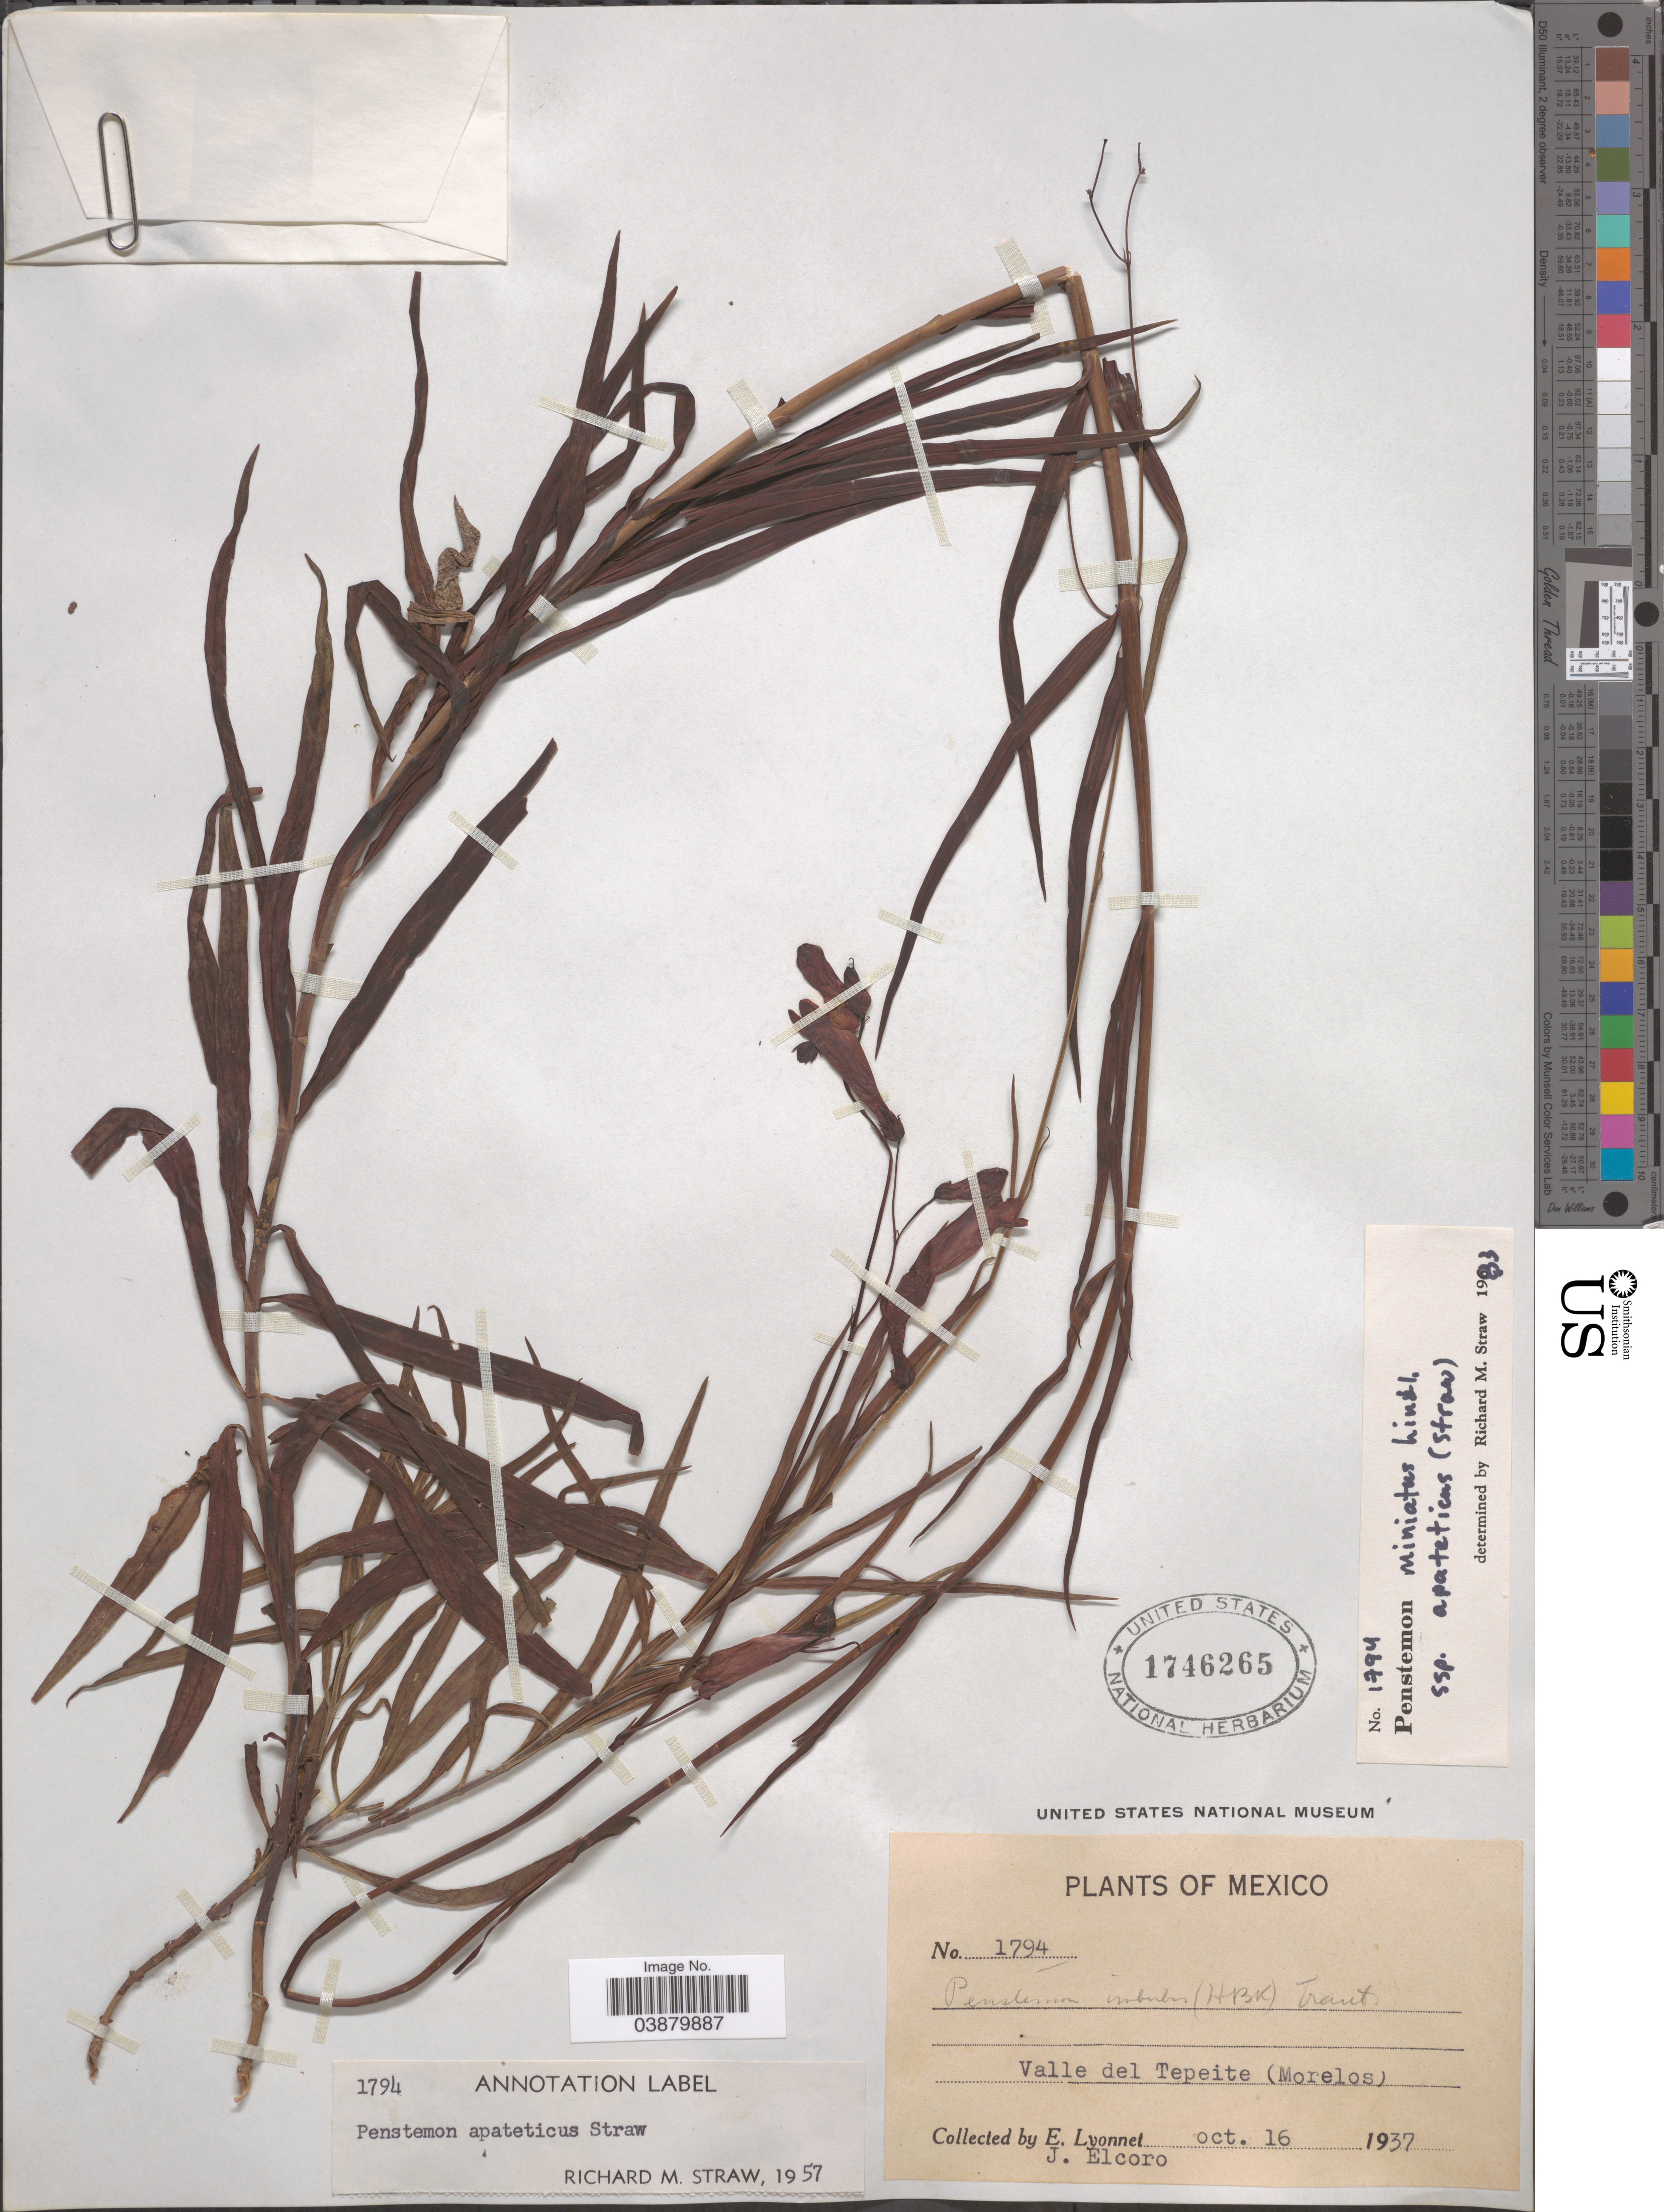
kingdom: Plantae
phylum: Tracheophyta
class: Magnoliopsida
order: Lamiales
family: Plantaginaceae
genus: Penstemon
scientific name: Penstemon miniatus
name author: Lindl.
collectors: E. Lyonnet & J. Elcoro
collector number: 1794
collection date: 1937-10-16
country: Mexico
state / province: Morelos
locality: Valle del Tepeite.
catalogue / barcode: US 1746265